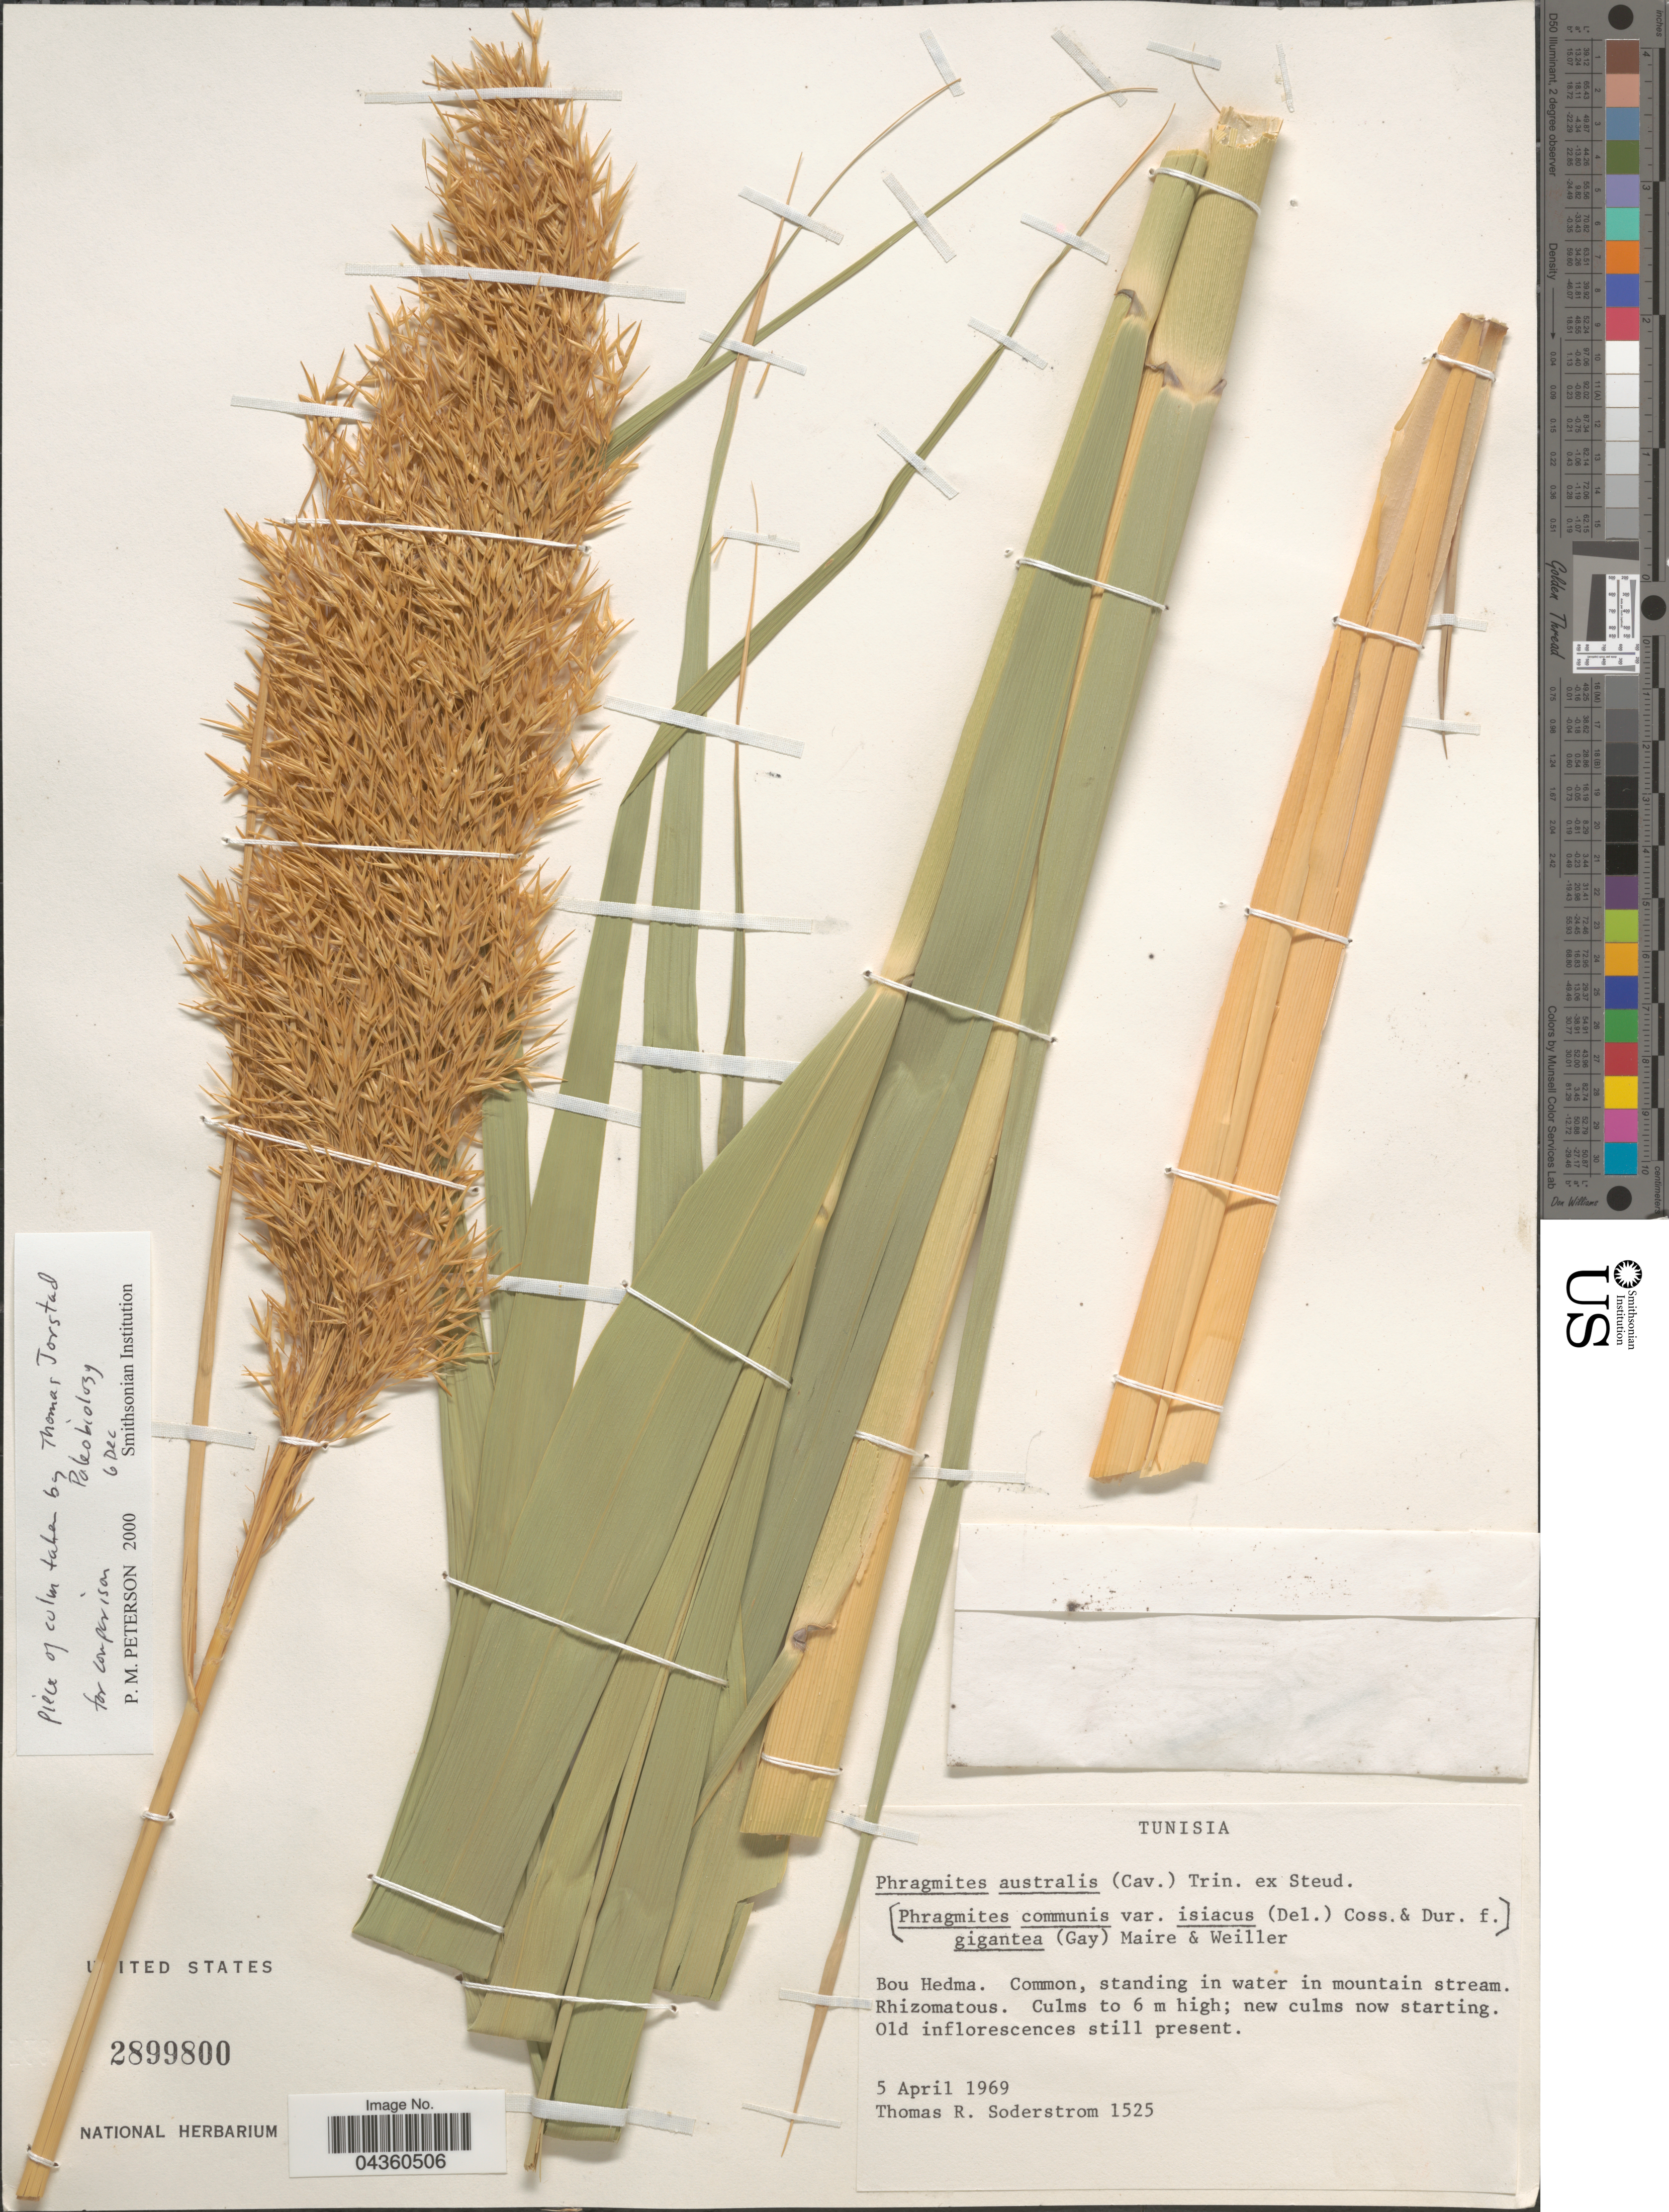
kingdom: Plantae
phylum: Tracheophyta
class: Liliopsida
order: Poales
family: Poaceae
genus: Phragmites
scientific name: Phragmites sp.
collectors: T. R. Soderstrom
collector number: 1525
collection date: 1969-04-05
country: Tunisia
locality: Bou Hedma.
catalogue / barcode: US 2899800